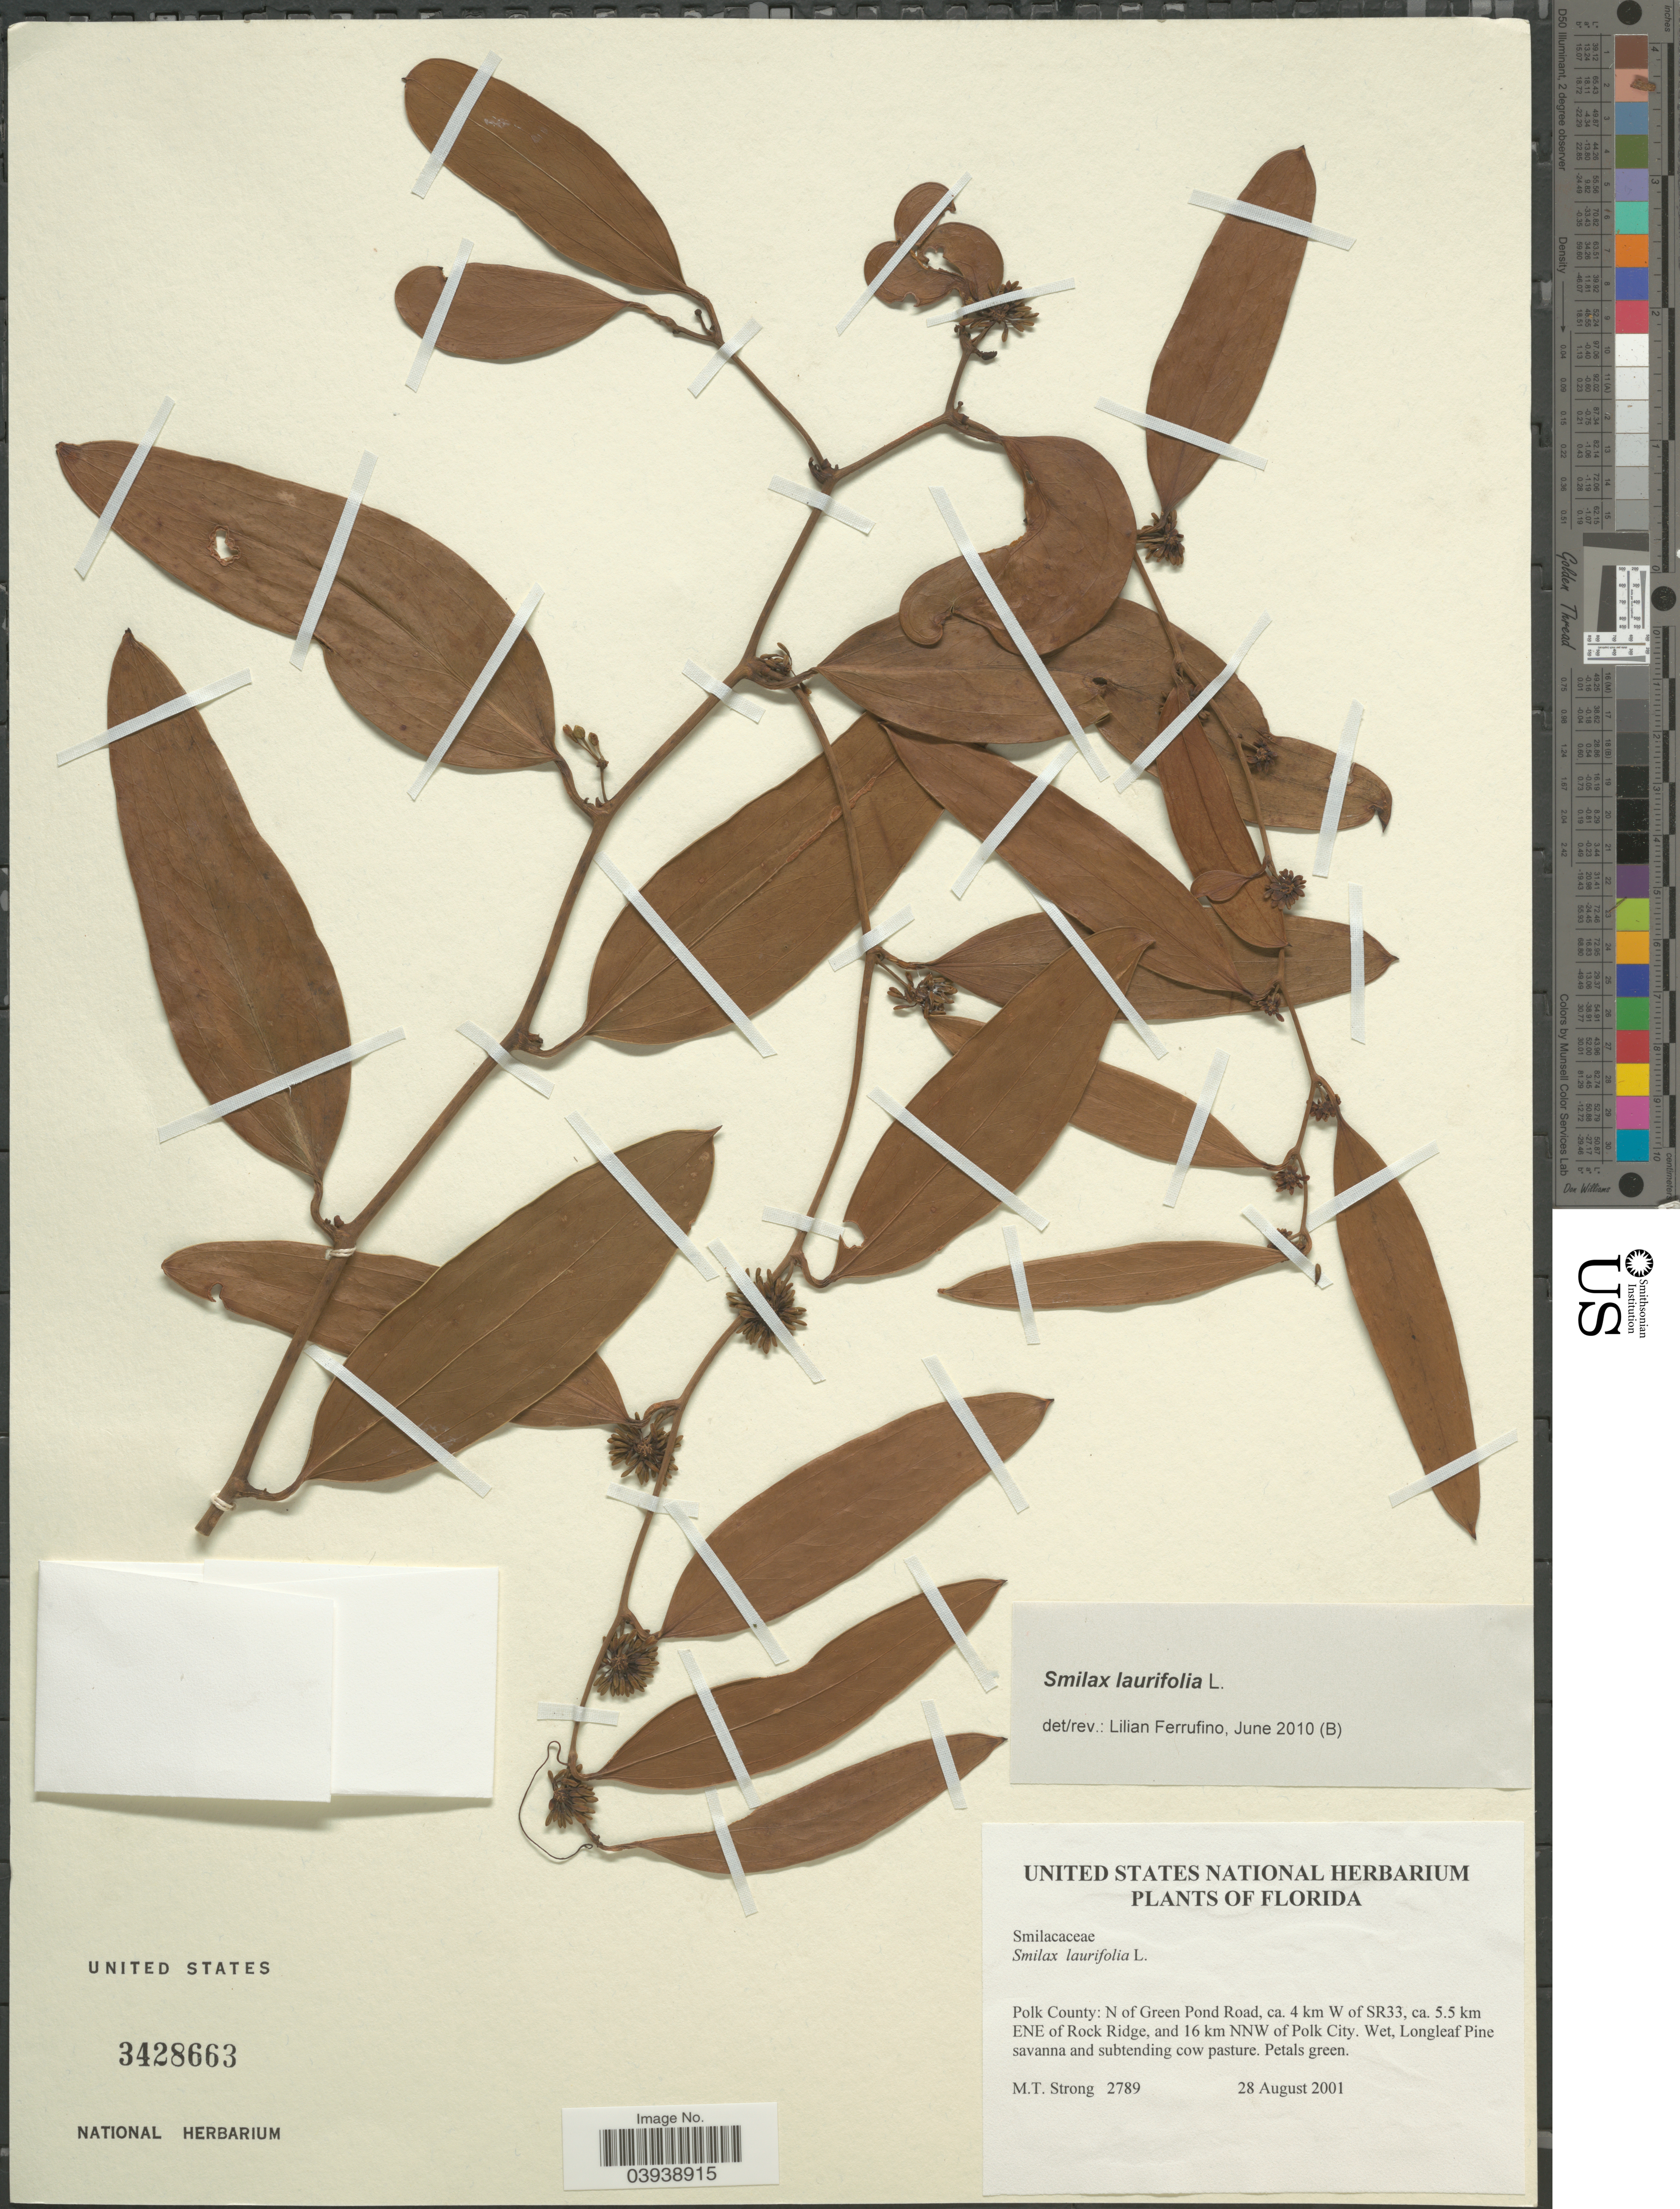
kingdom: Plantae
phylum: Tracheophyta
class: Liliopsida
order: Liliales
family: Smilacaceae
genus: Smilax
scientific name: Smilax laurifolia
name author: L.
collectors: M. T. Strong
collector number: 2789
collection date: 2001-08-28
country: United States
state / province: Florida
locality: Polk County: N of Green Pond Road, ca. 4 km W of SR33, ca. 5.5 km ENE of Rock Ridge, and 16 km NNW of Polk City.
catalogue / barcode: US 3428663